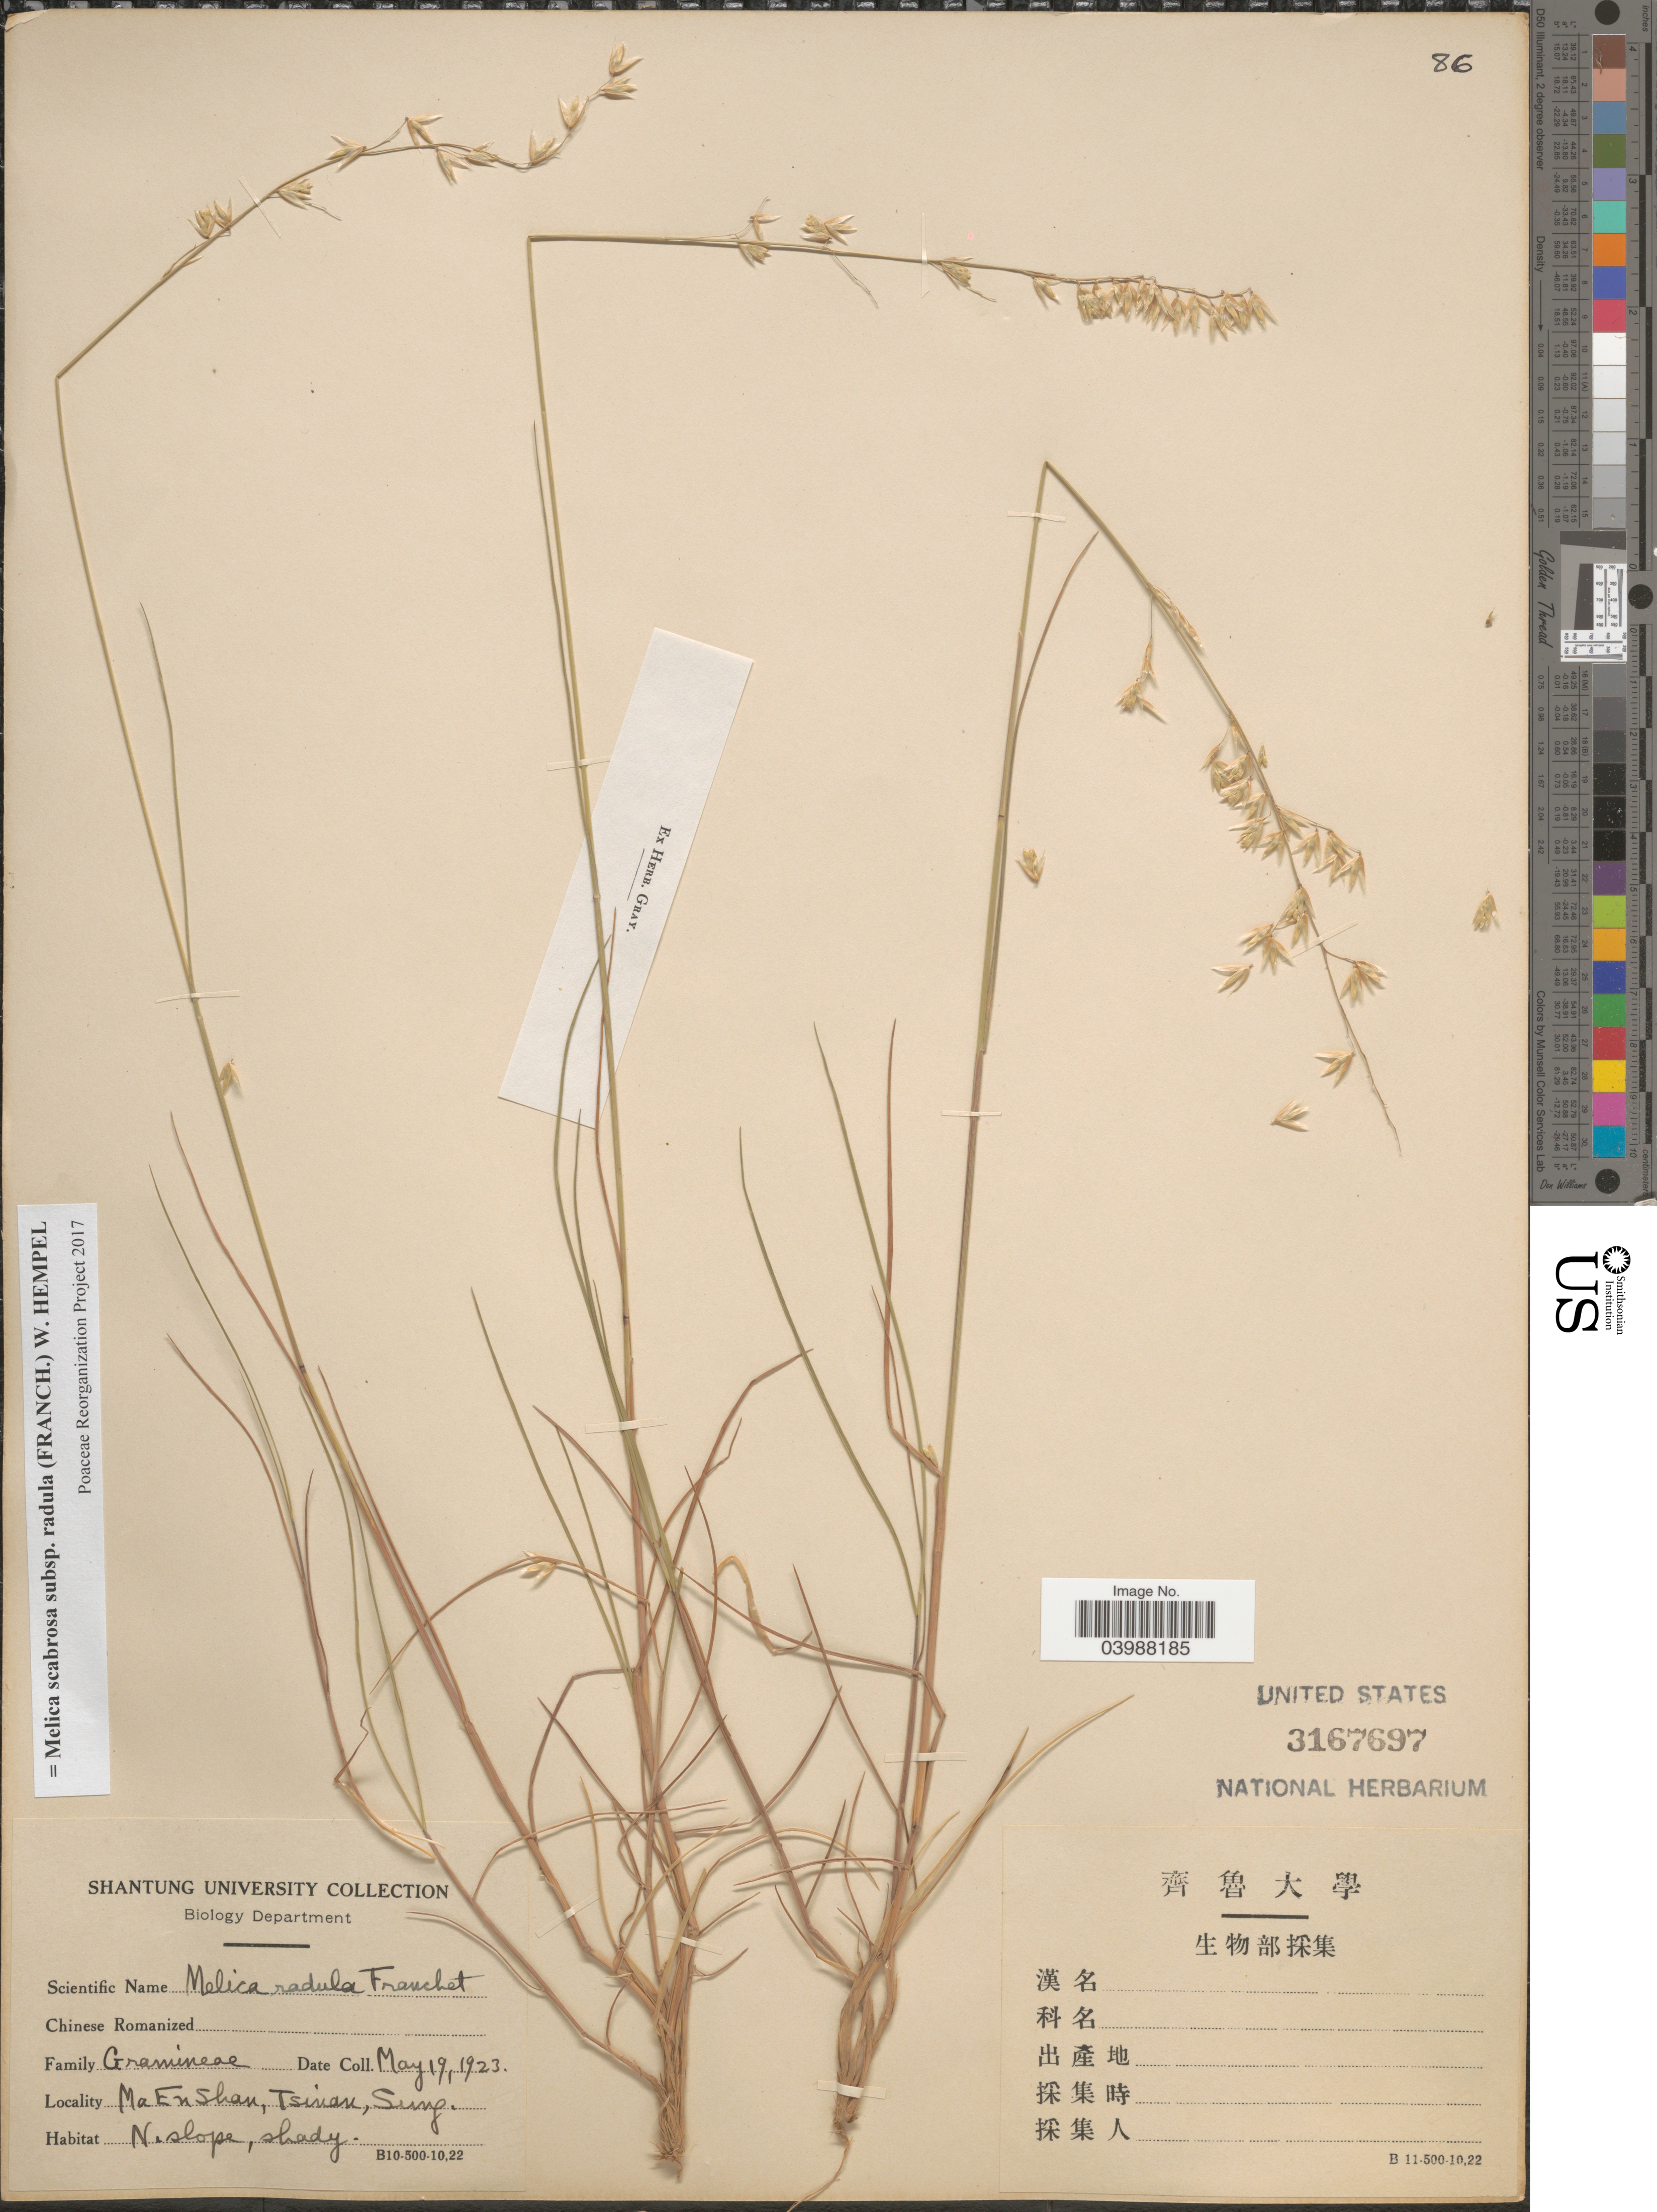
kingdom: Plantae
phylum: Tracheophyta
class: Liliopsida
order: Poales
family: Poaceae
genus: Melica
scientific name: Melica scabrosa subsp. radula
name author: (Franch.) W. Hempel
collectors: Shantung University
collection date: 1923-05-19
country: China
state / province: Shandong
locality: Ma En Shan, Tsinan, Sung. N. slope.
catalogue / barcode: US 3167697